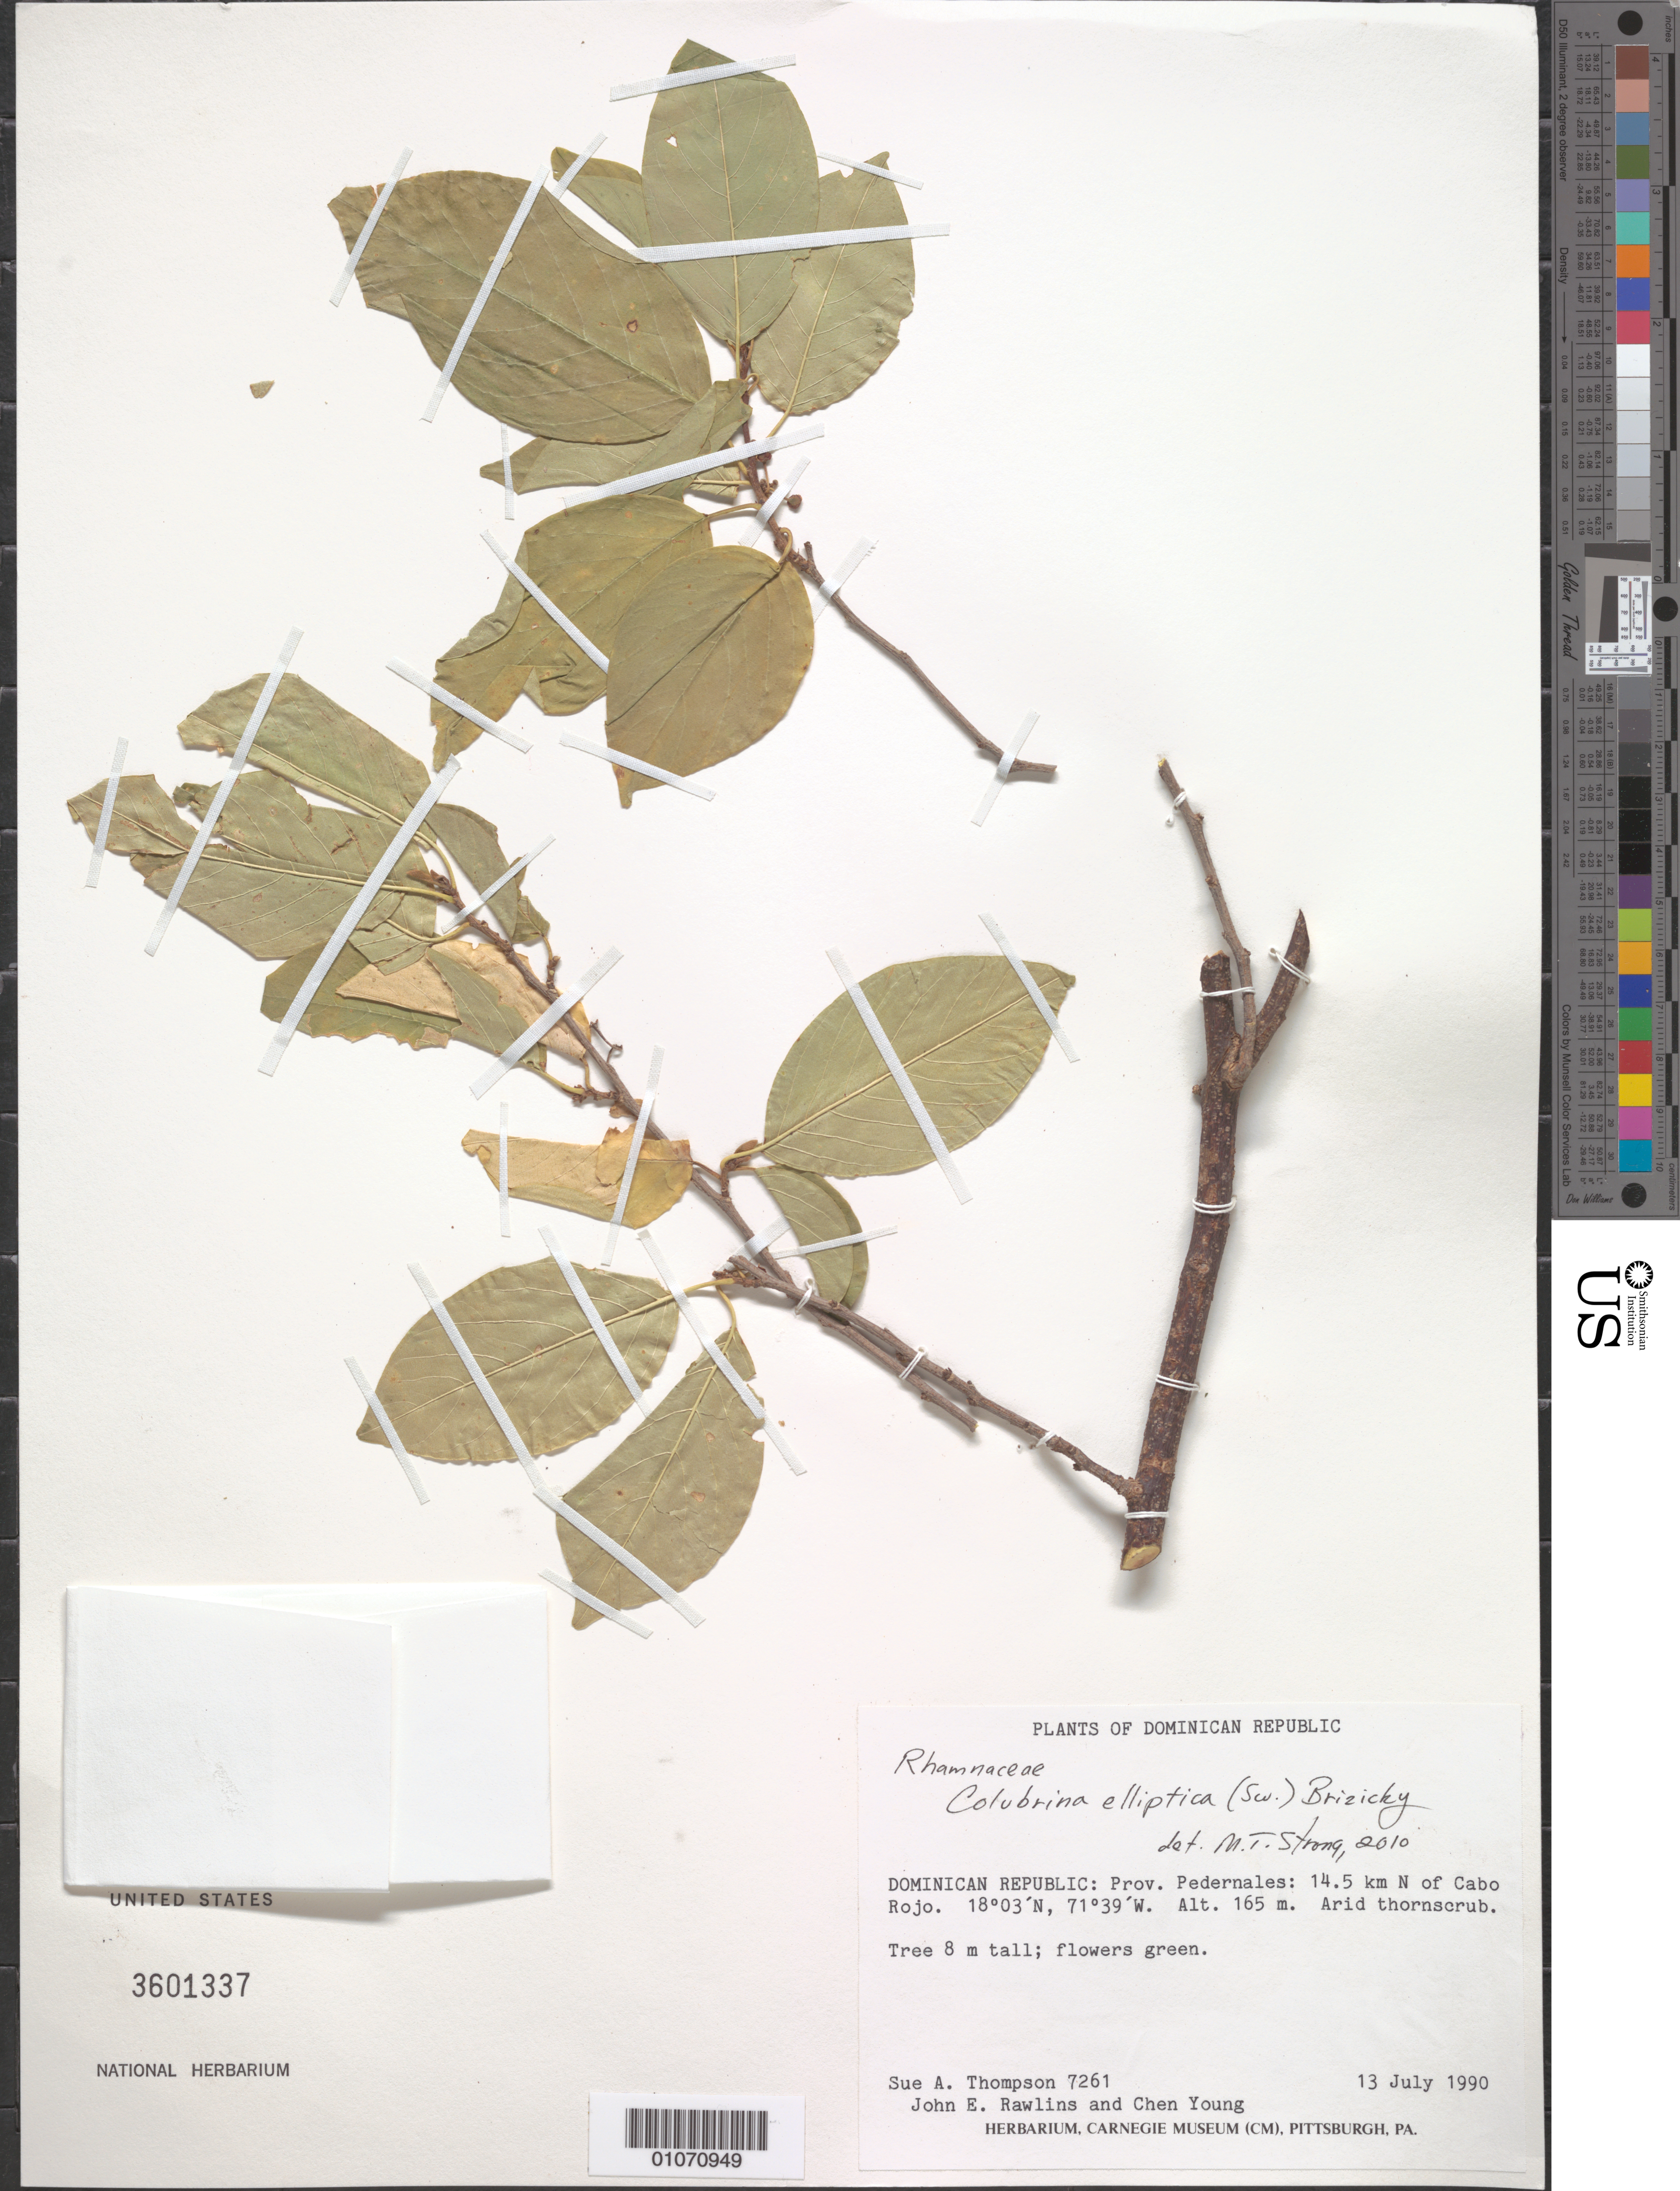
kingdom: Plantae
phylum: Tracheophyta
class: Magnoliopsida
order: Rosales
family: Rhamnaceae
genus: Colubrina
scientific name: Colubrina elliptica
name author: (Sw.) Brizicky & W.L. Stern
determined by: Strong, M. T., (US), Smithsonian Institution - National Museum of Natural History (UNITED STATES)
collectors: S. A. Thompson, J. Rawlins & C. Young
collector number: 7261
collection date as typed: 13 Jul 1990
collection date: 1990-07-13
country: Dominican Republic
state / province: Pedernales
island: Hispaniola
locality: Cabo Rojo, 14.5 km N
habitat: Arid thorn scrub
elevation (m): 165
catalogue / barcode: US 3601337